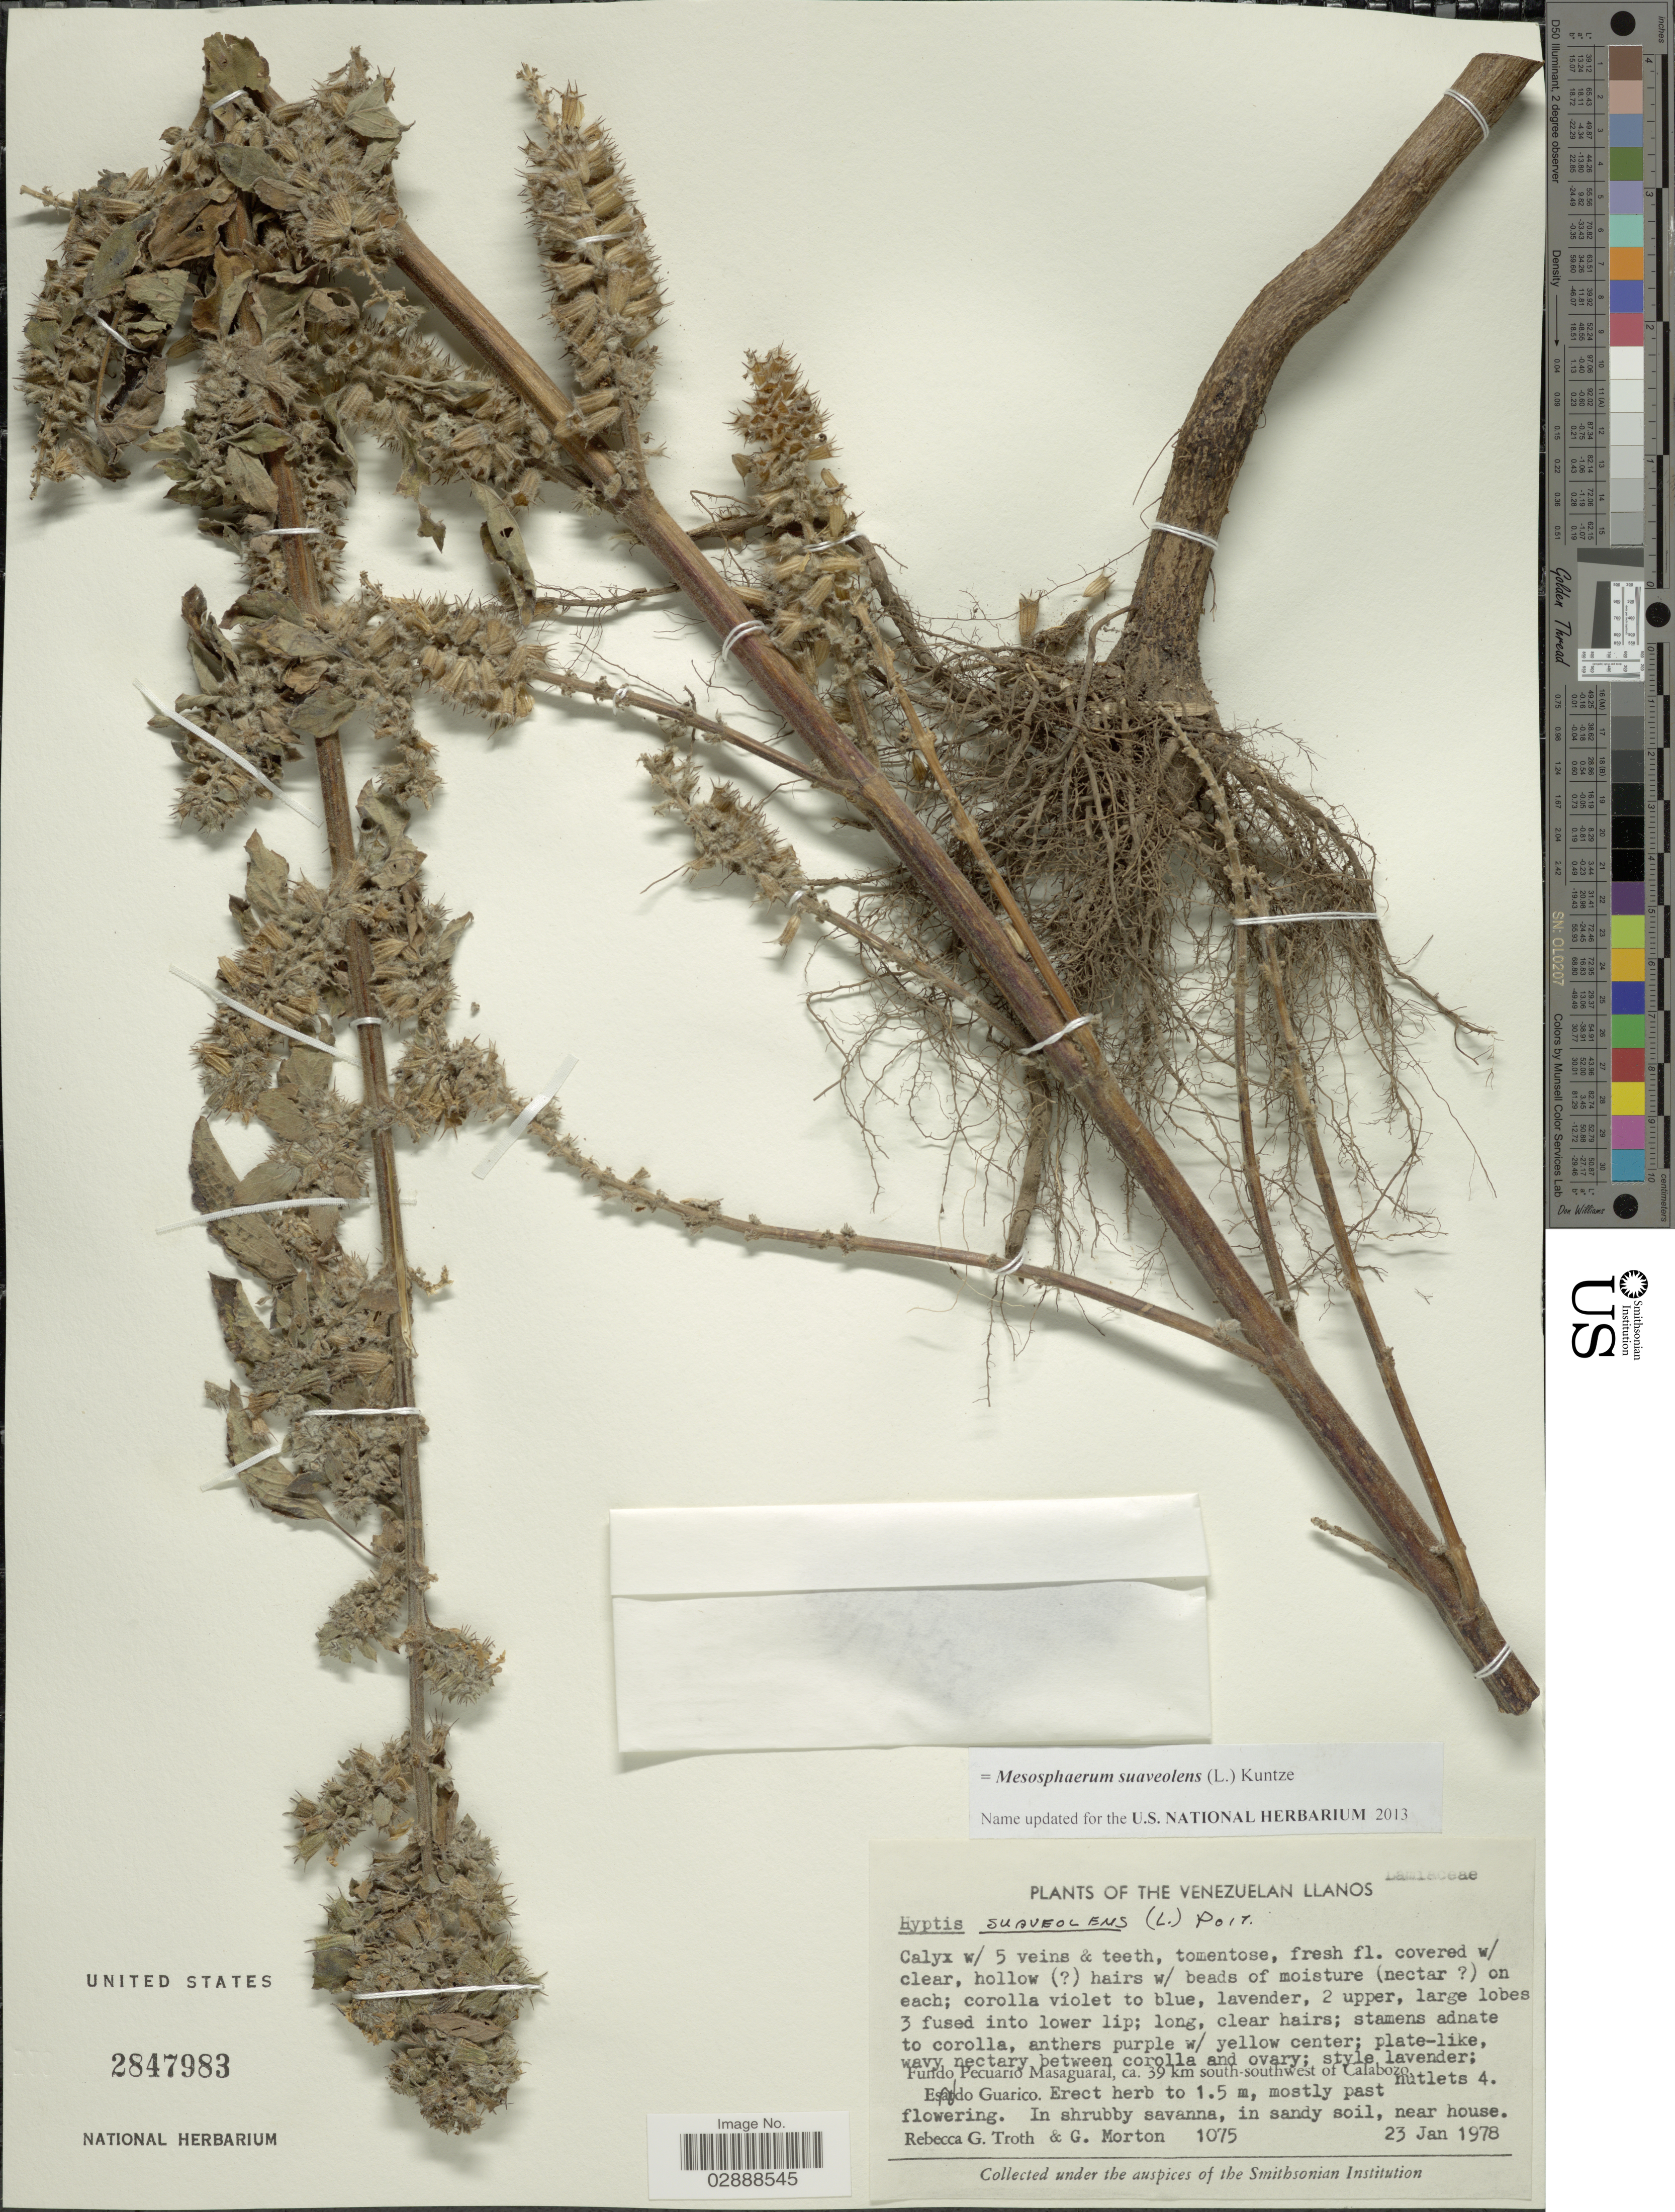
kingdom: Plantae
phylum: Tracheophyta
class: Magnoliopsida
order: Lamiales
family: Lamiaceae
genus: Mesosphaerum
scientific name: Mesosphaerum suaveolens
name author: (L.) Kuntze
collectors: R. Troth & G. Morton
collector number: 1075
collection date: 1978-01-23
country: Venezuela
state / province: Guárico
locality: Fundo Pecuario Masaguaral, ca. 39 km south-southwest of Calabozo.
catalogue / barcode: US 2847983